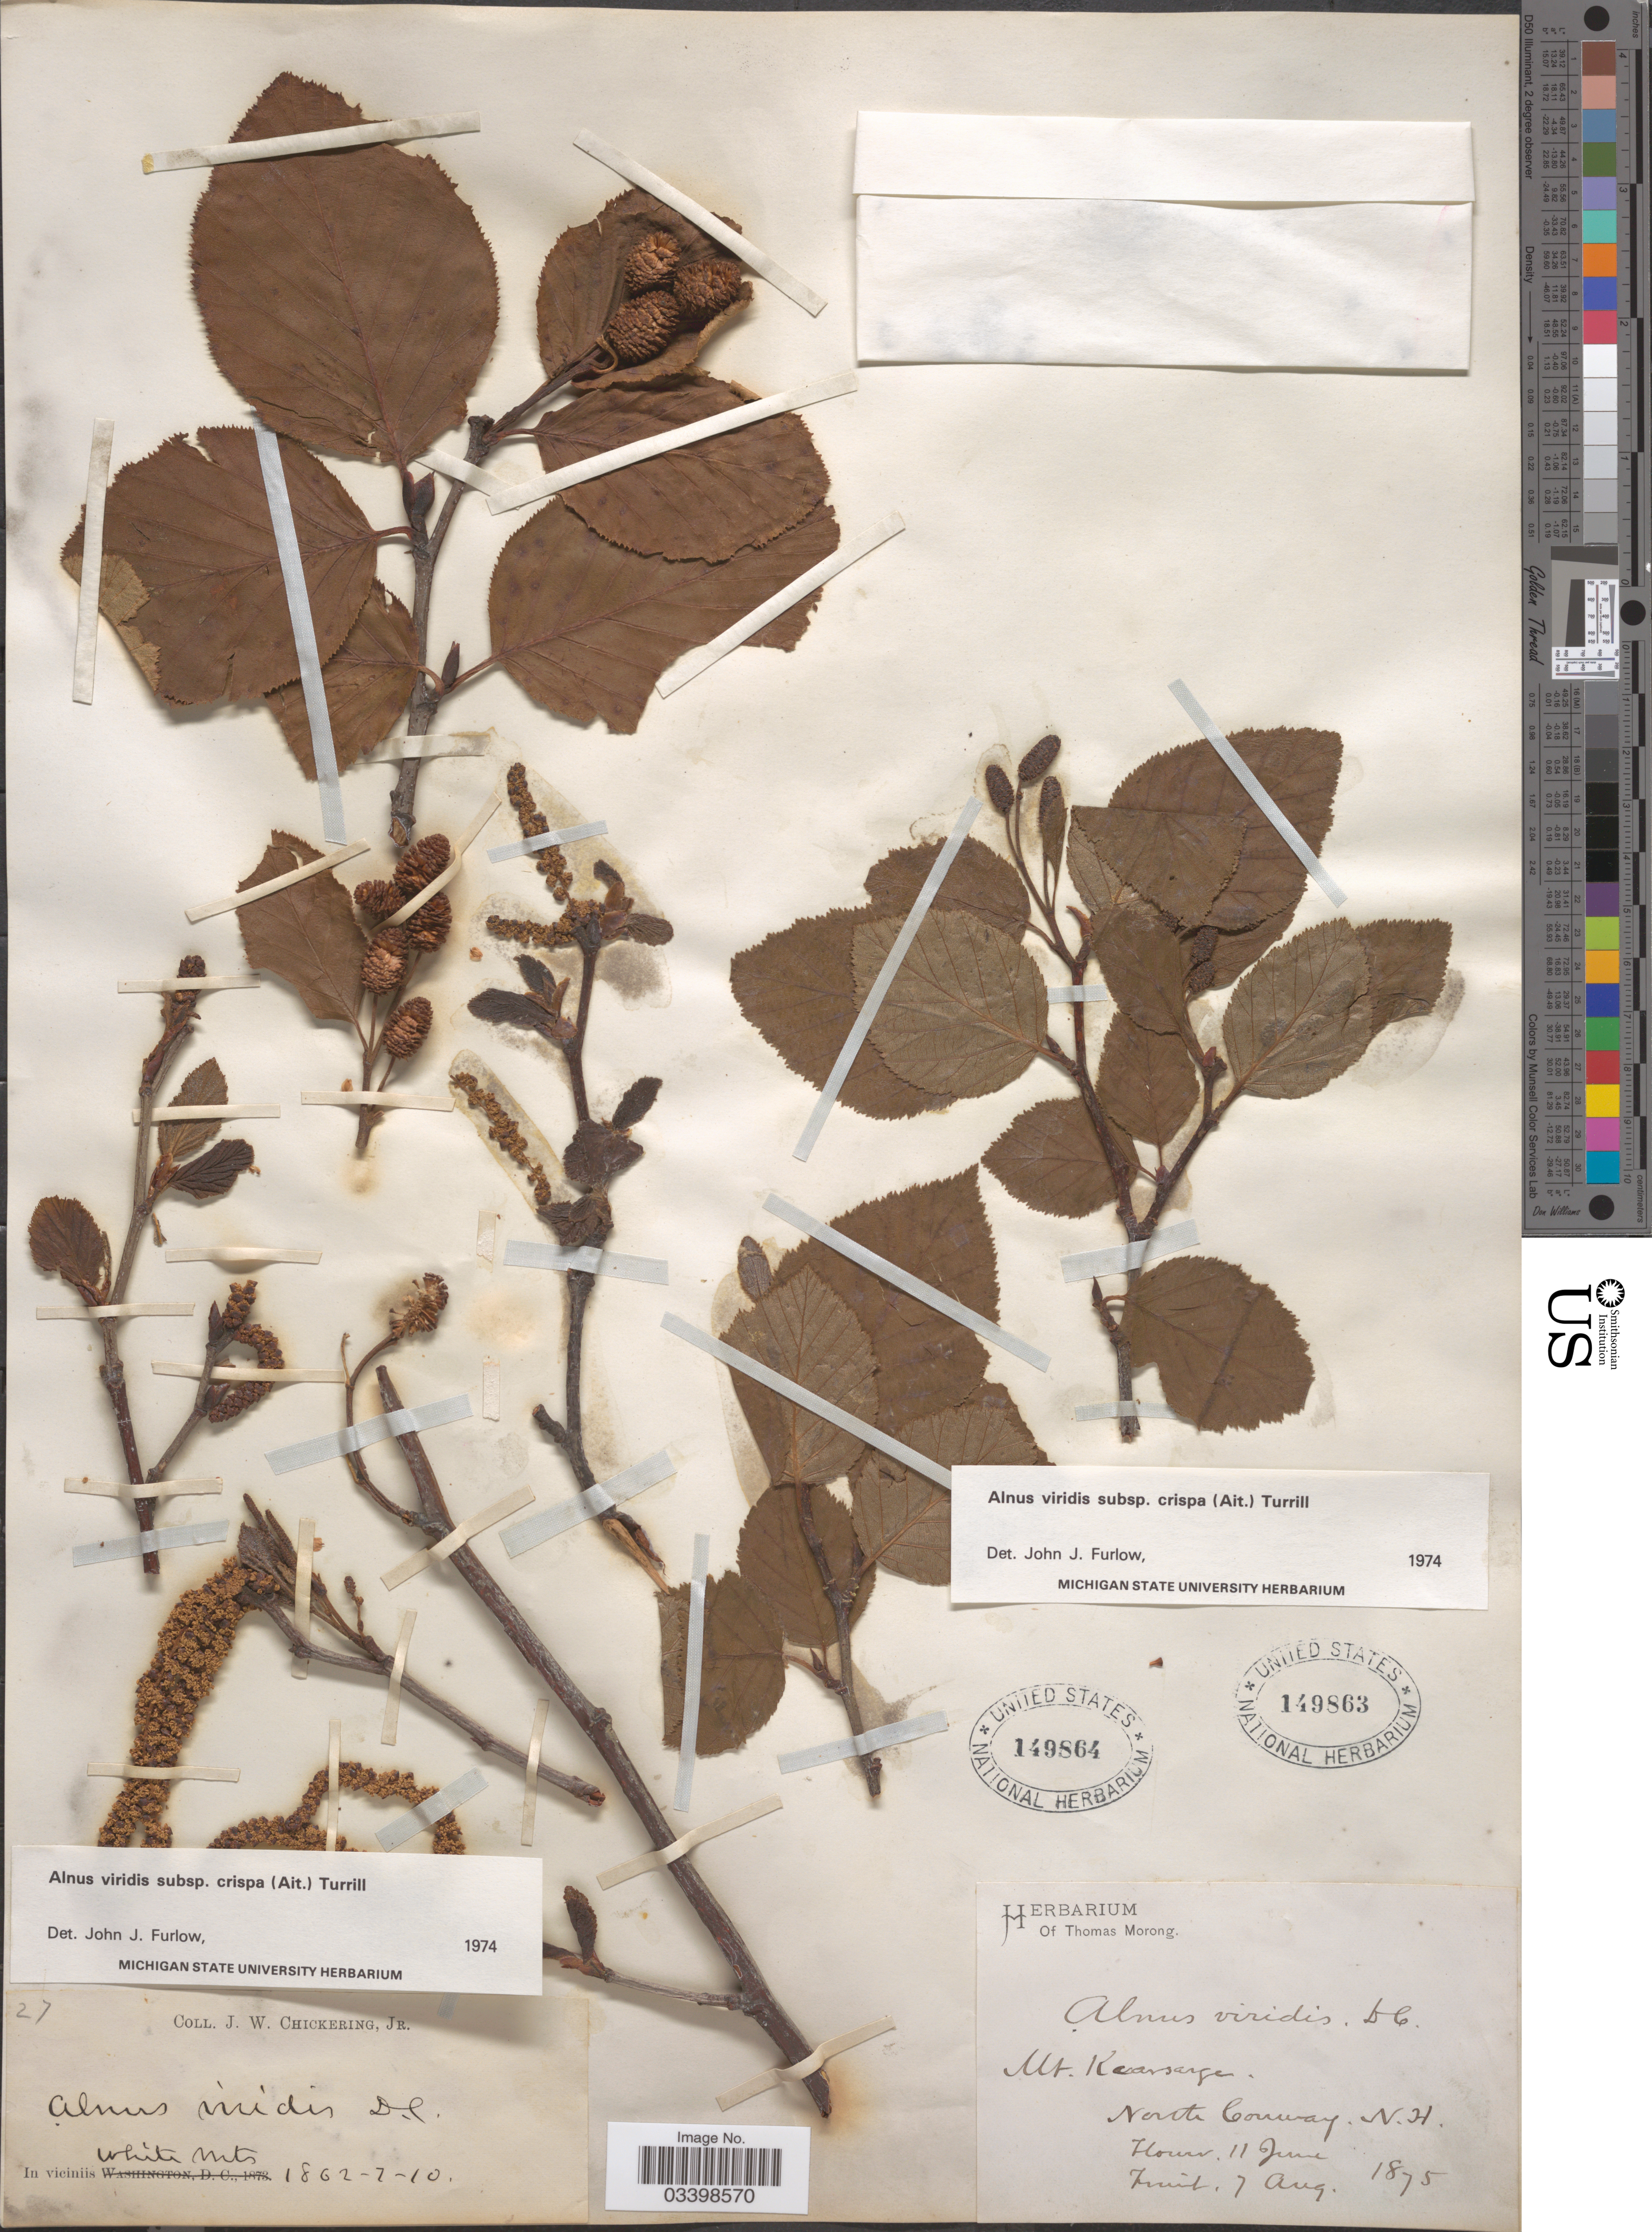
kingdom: Plantae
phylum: Tracheophyta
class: Magnoliopsida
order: Fagales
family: Betulaceae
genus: Alnus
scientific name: Alnus viridis subsp. crispa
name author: (Aiton) Turrill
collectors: J. W. Chickering Jr.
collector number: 27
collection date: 1862-07-10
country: United States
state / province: New Hampshire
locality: In viciniis White Mts.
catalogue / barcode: US 149864